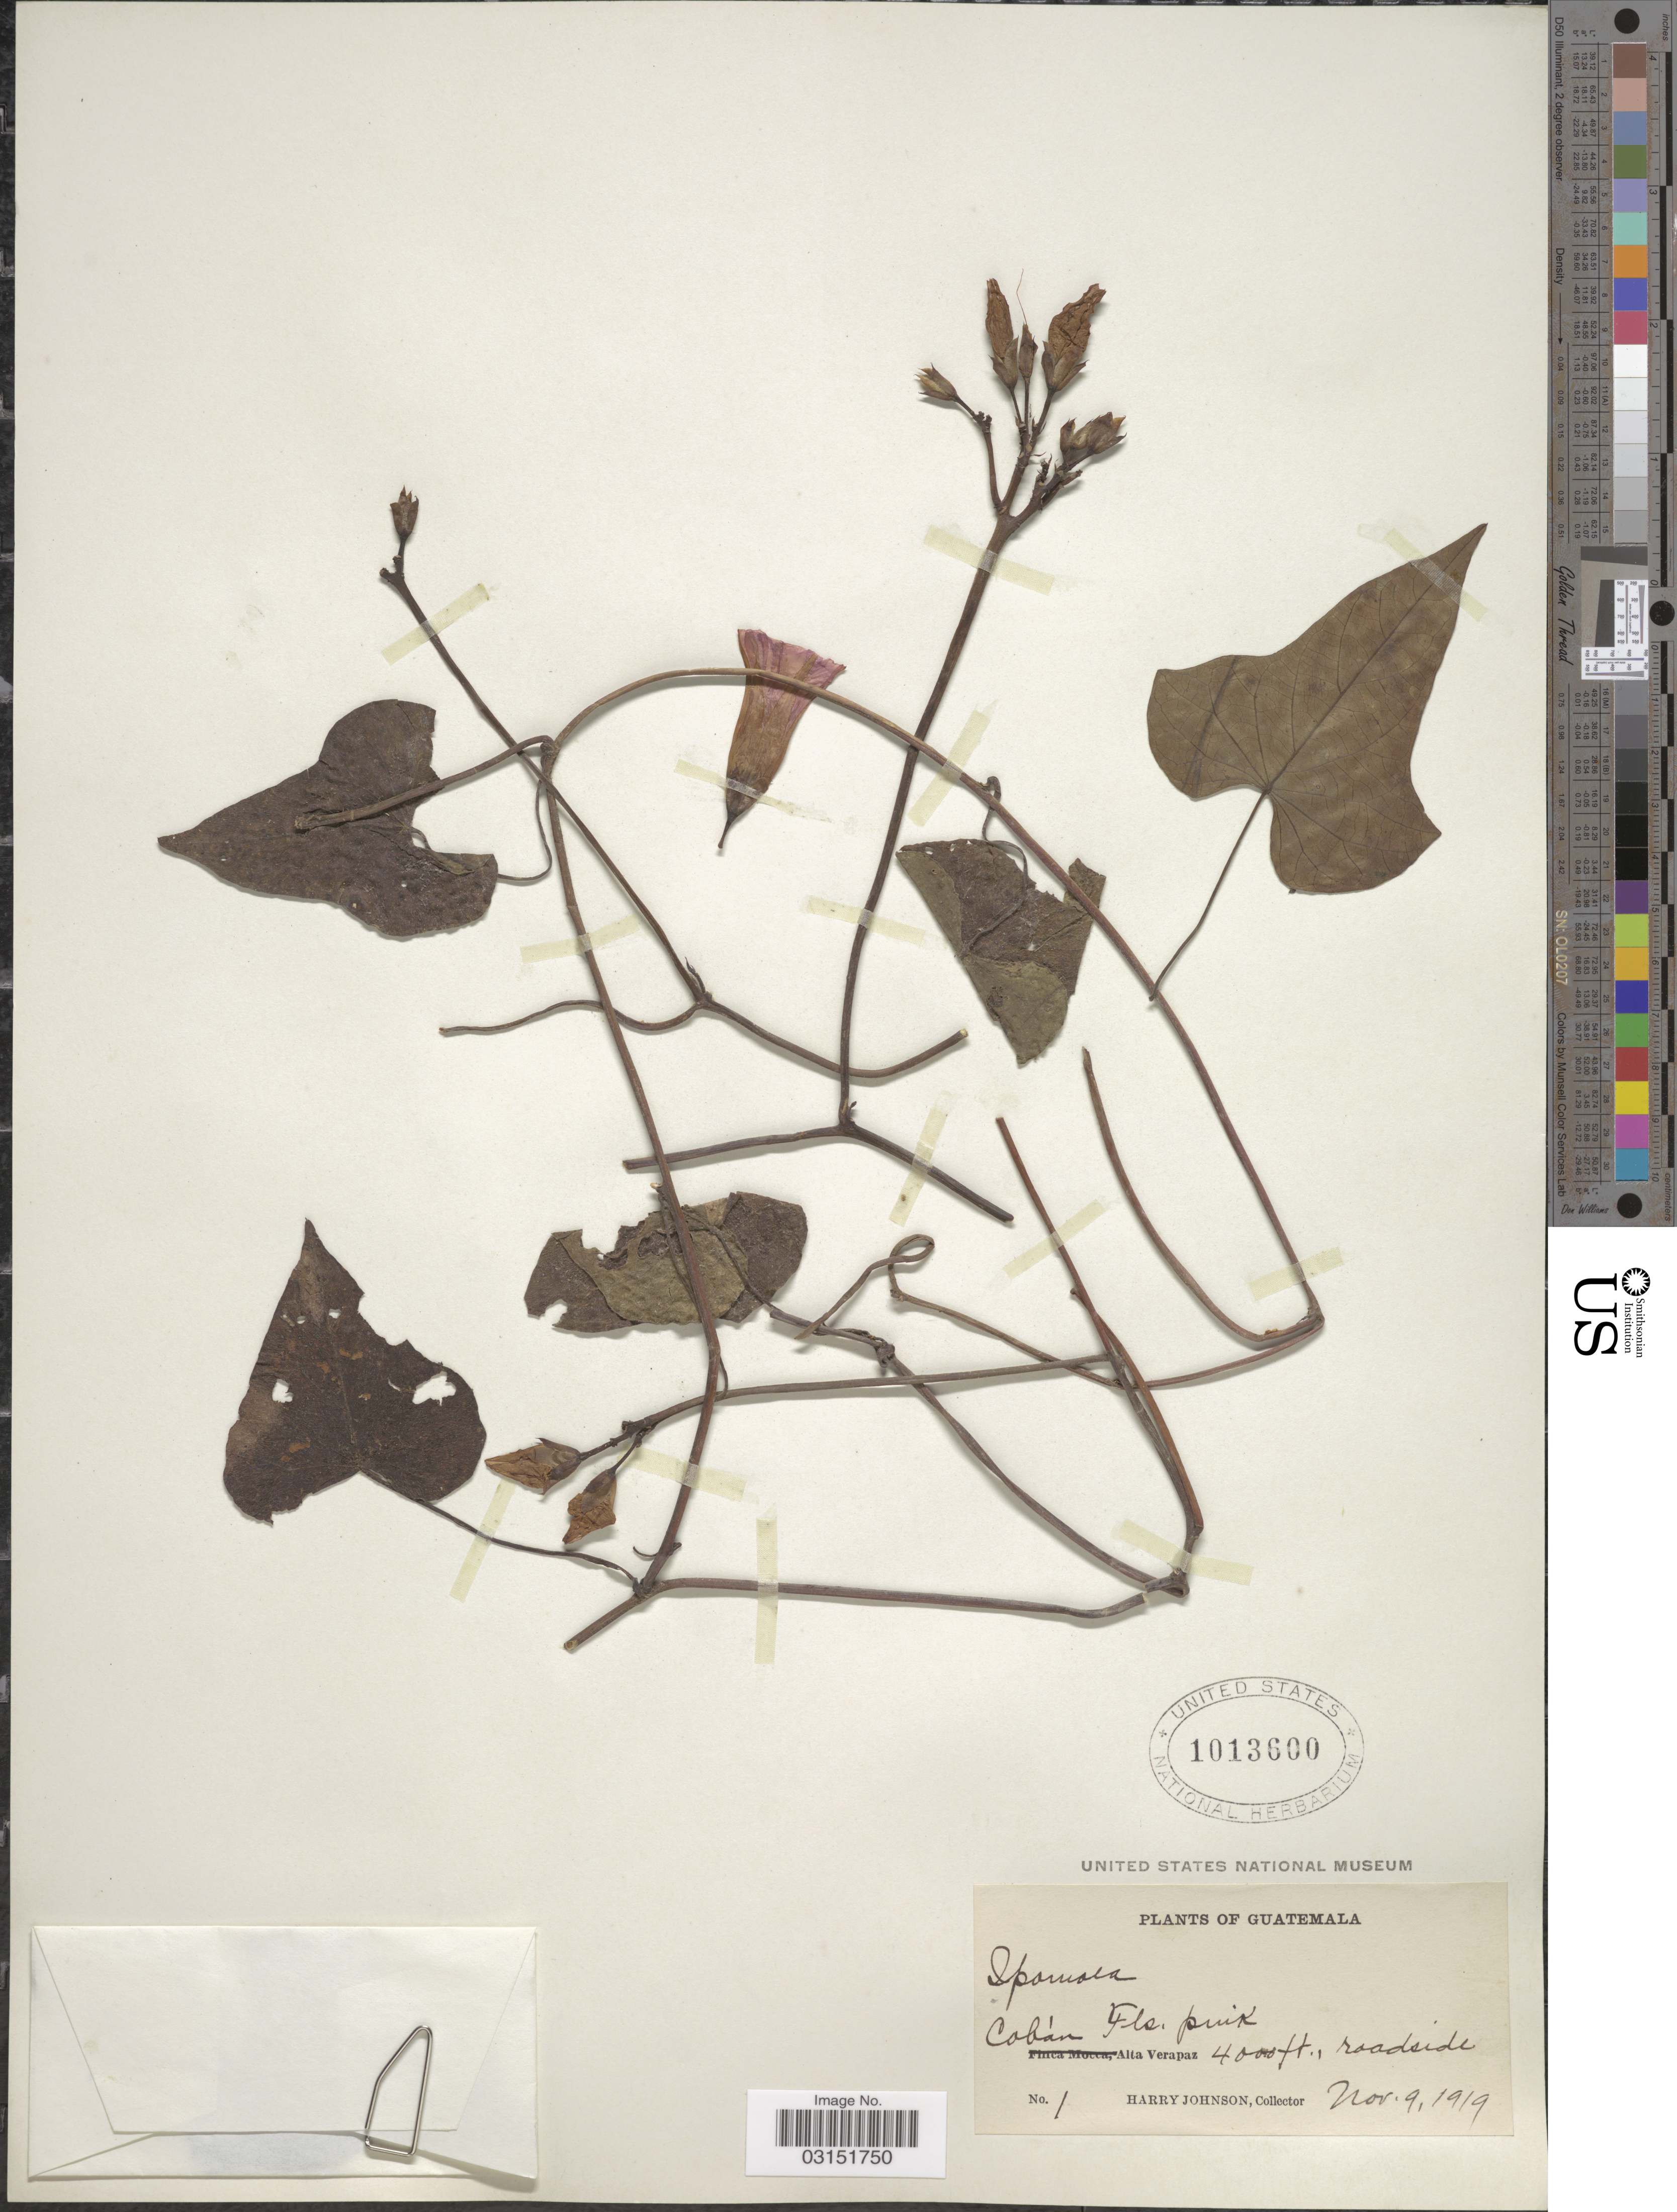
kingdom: Plantae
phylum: Tracheophyta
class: Magnoliopsida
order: Solanales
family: Convolvulaceae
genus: Ipomoea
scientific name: Ipomoea triloba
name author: L.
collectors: H. Johnson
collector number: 1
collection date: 1919-11-09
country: Guatemala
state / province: Alta Verapaz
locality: Cobán.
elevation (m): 1219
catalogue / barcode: US 1013600